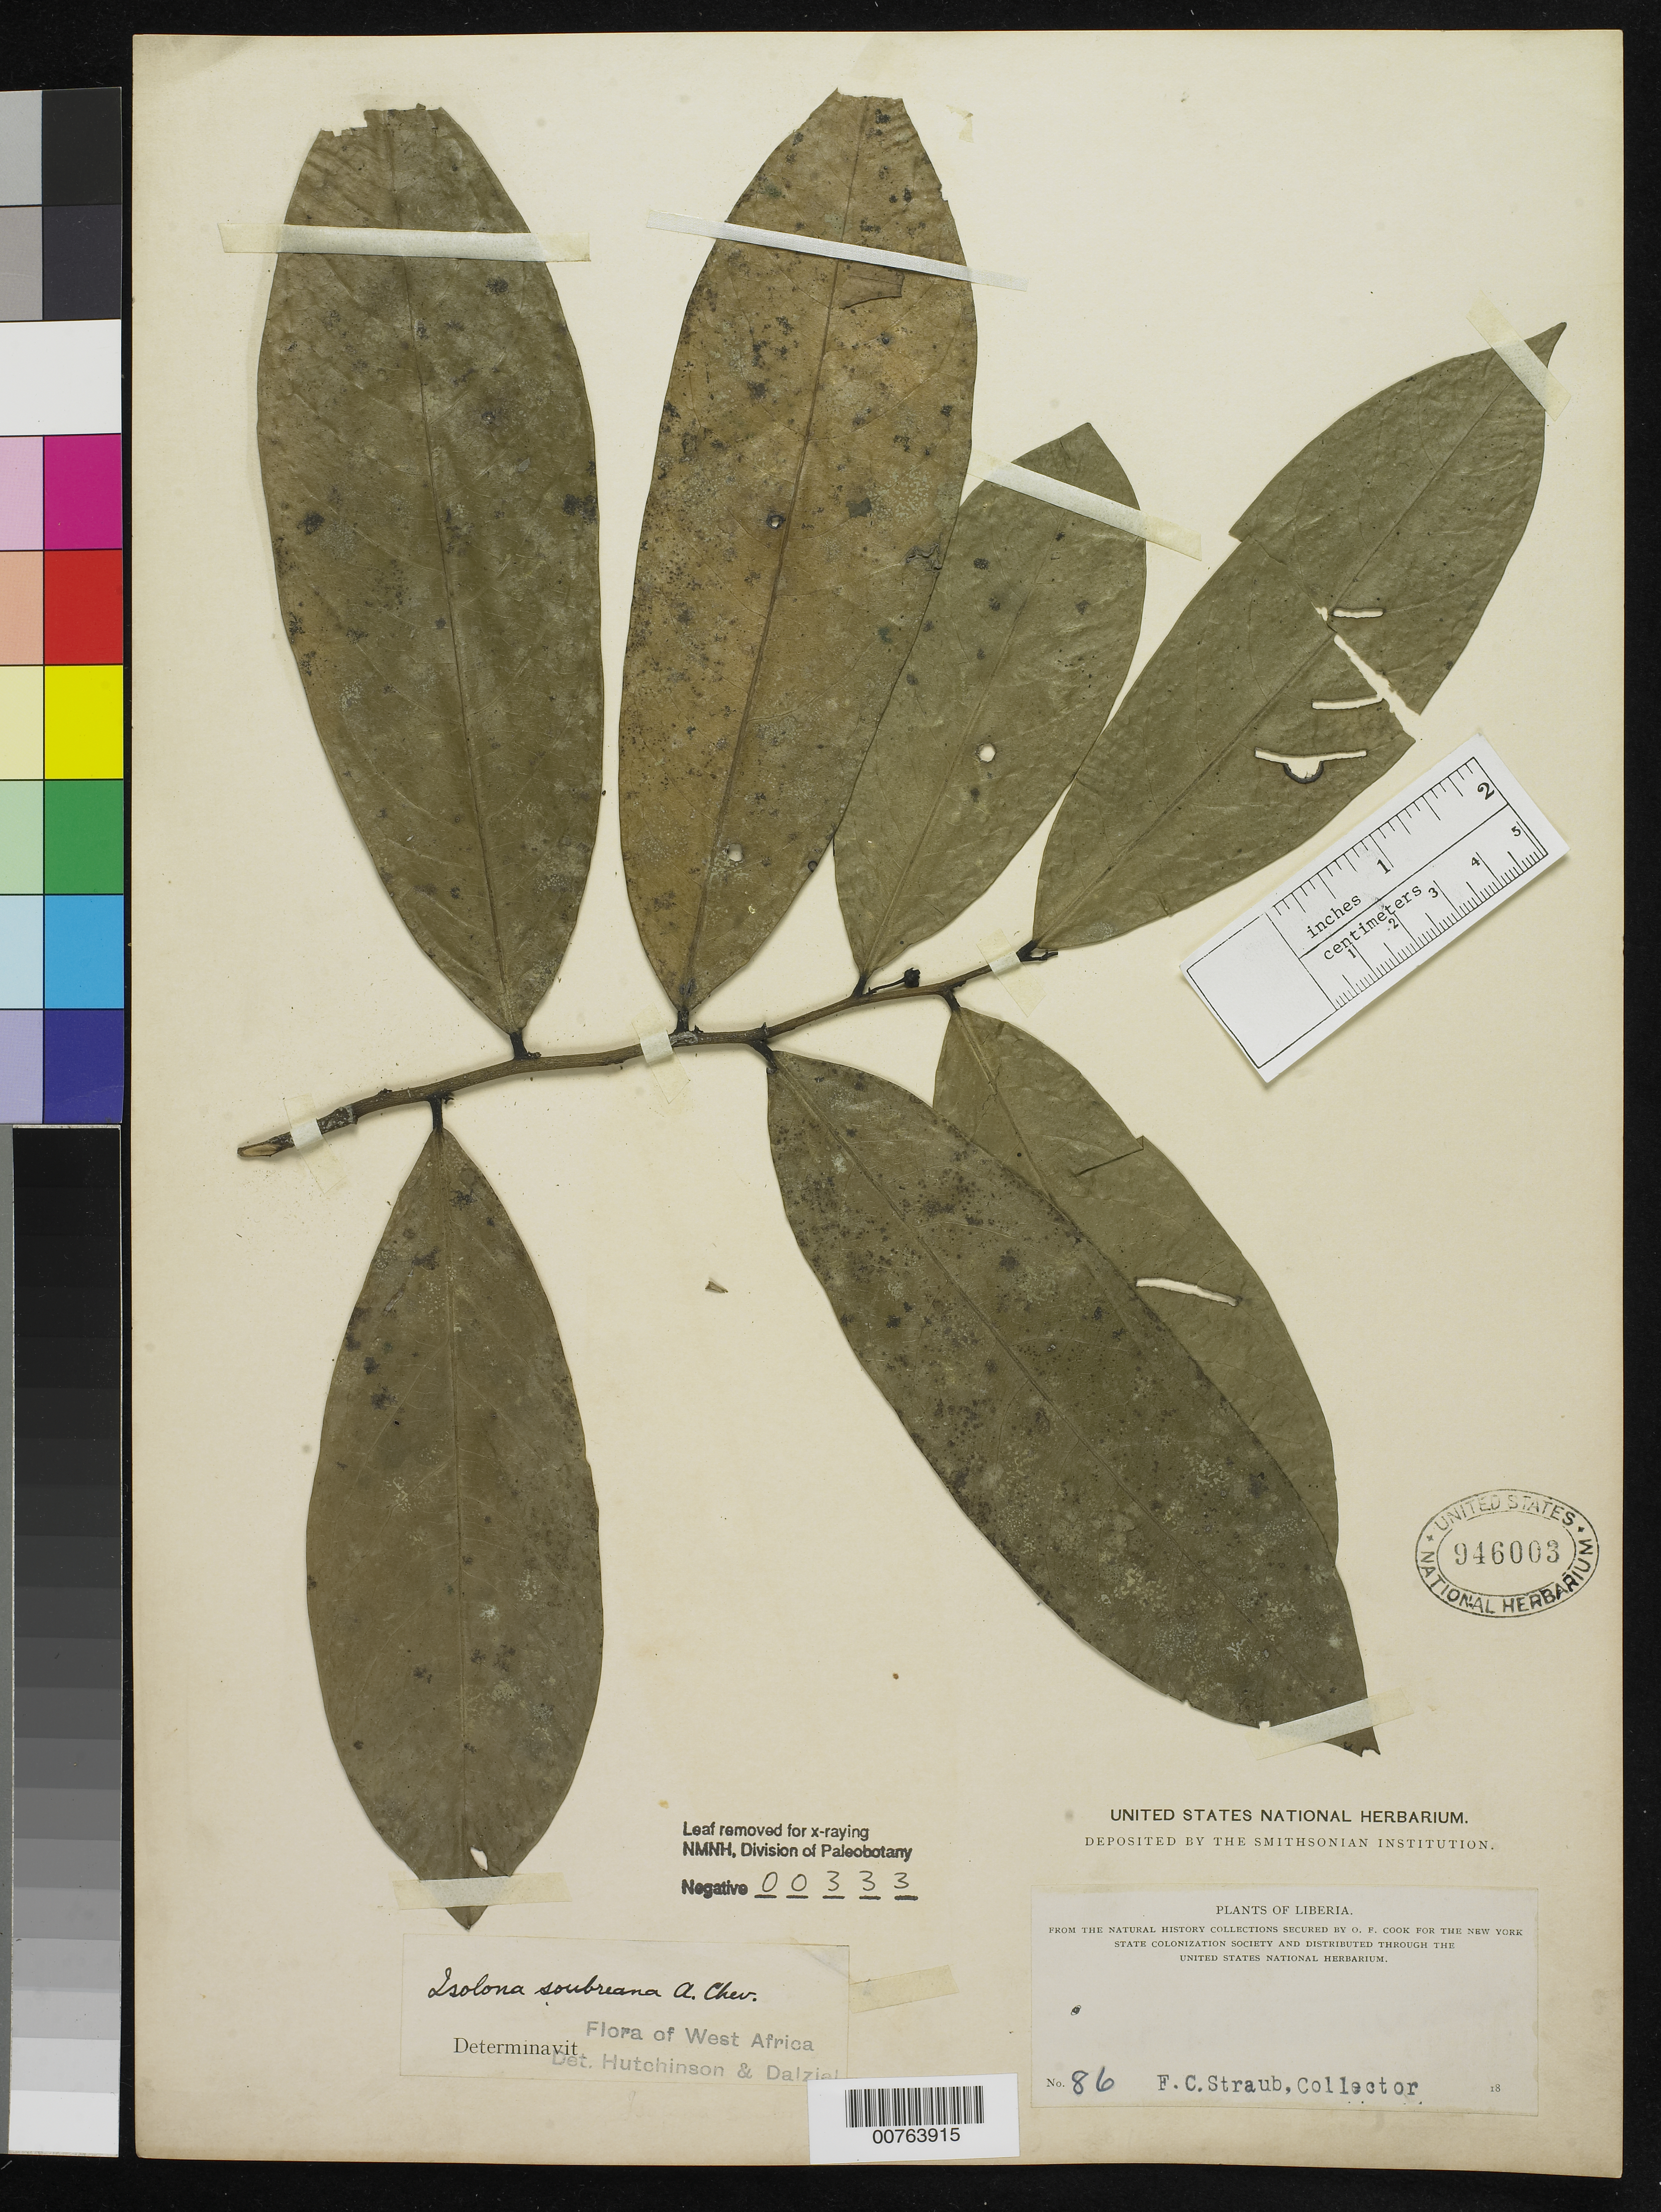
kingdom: Plantae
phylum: Tracheophyta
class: Magnoliopsida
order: Magnoliales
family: Annonaceae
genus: Isolona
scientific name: Isolona soubreana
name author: A. Chev. ex Hutchins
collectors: F. Straub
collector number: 86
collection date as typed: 18--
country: Liberia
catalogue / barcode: US 946003